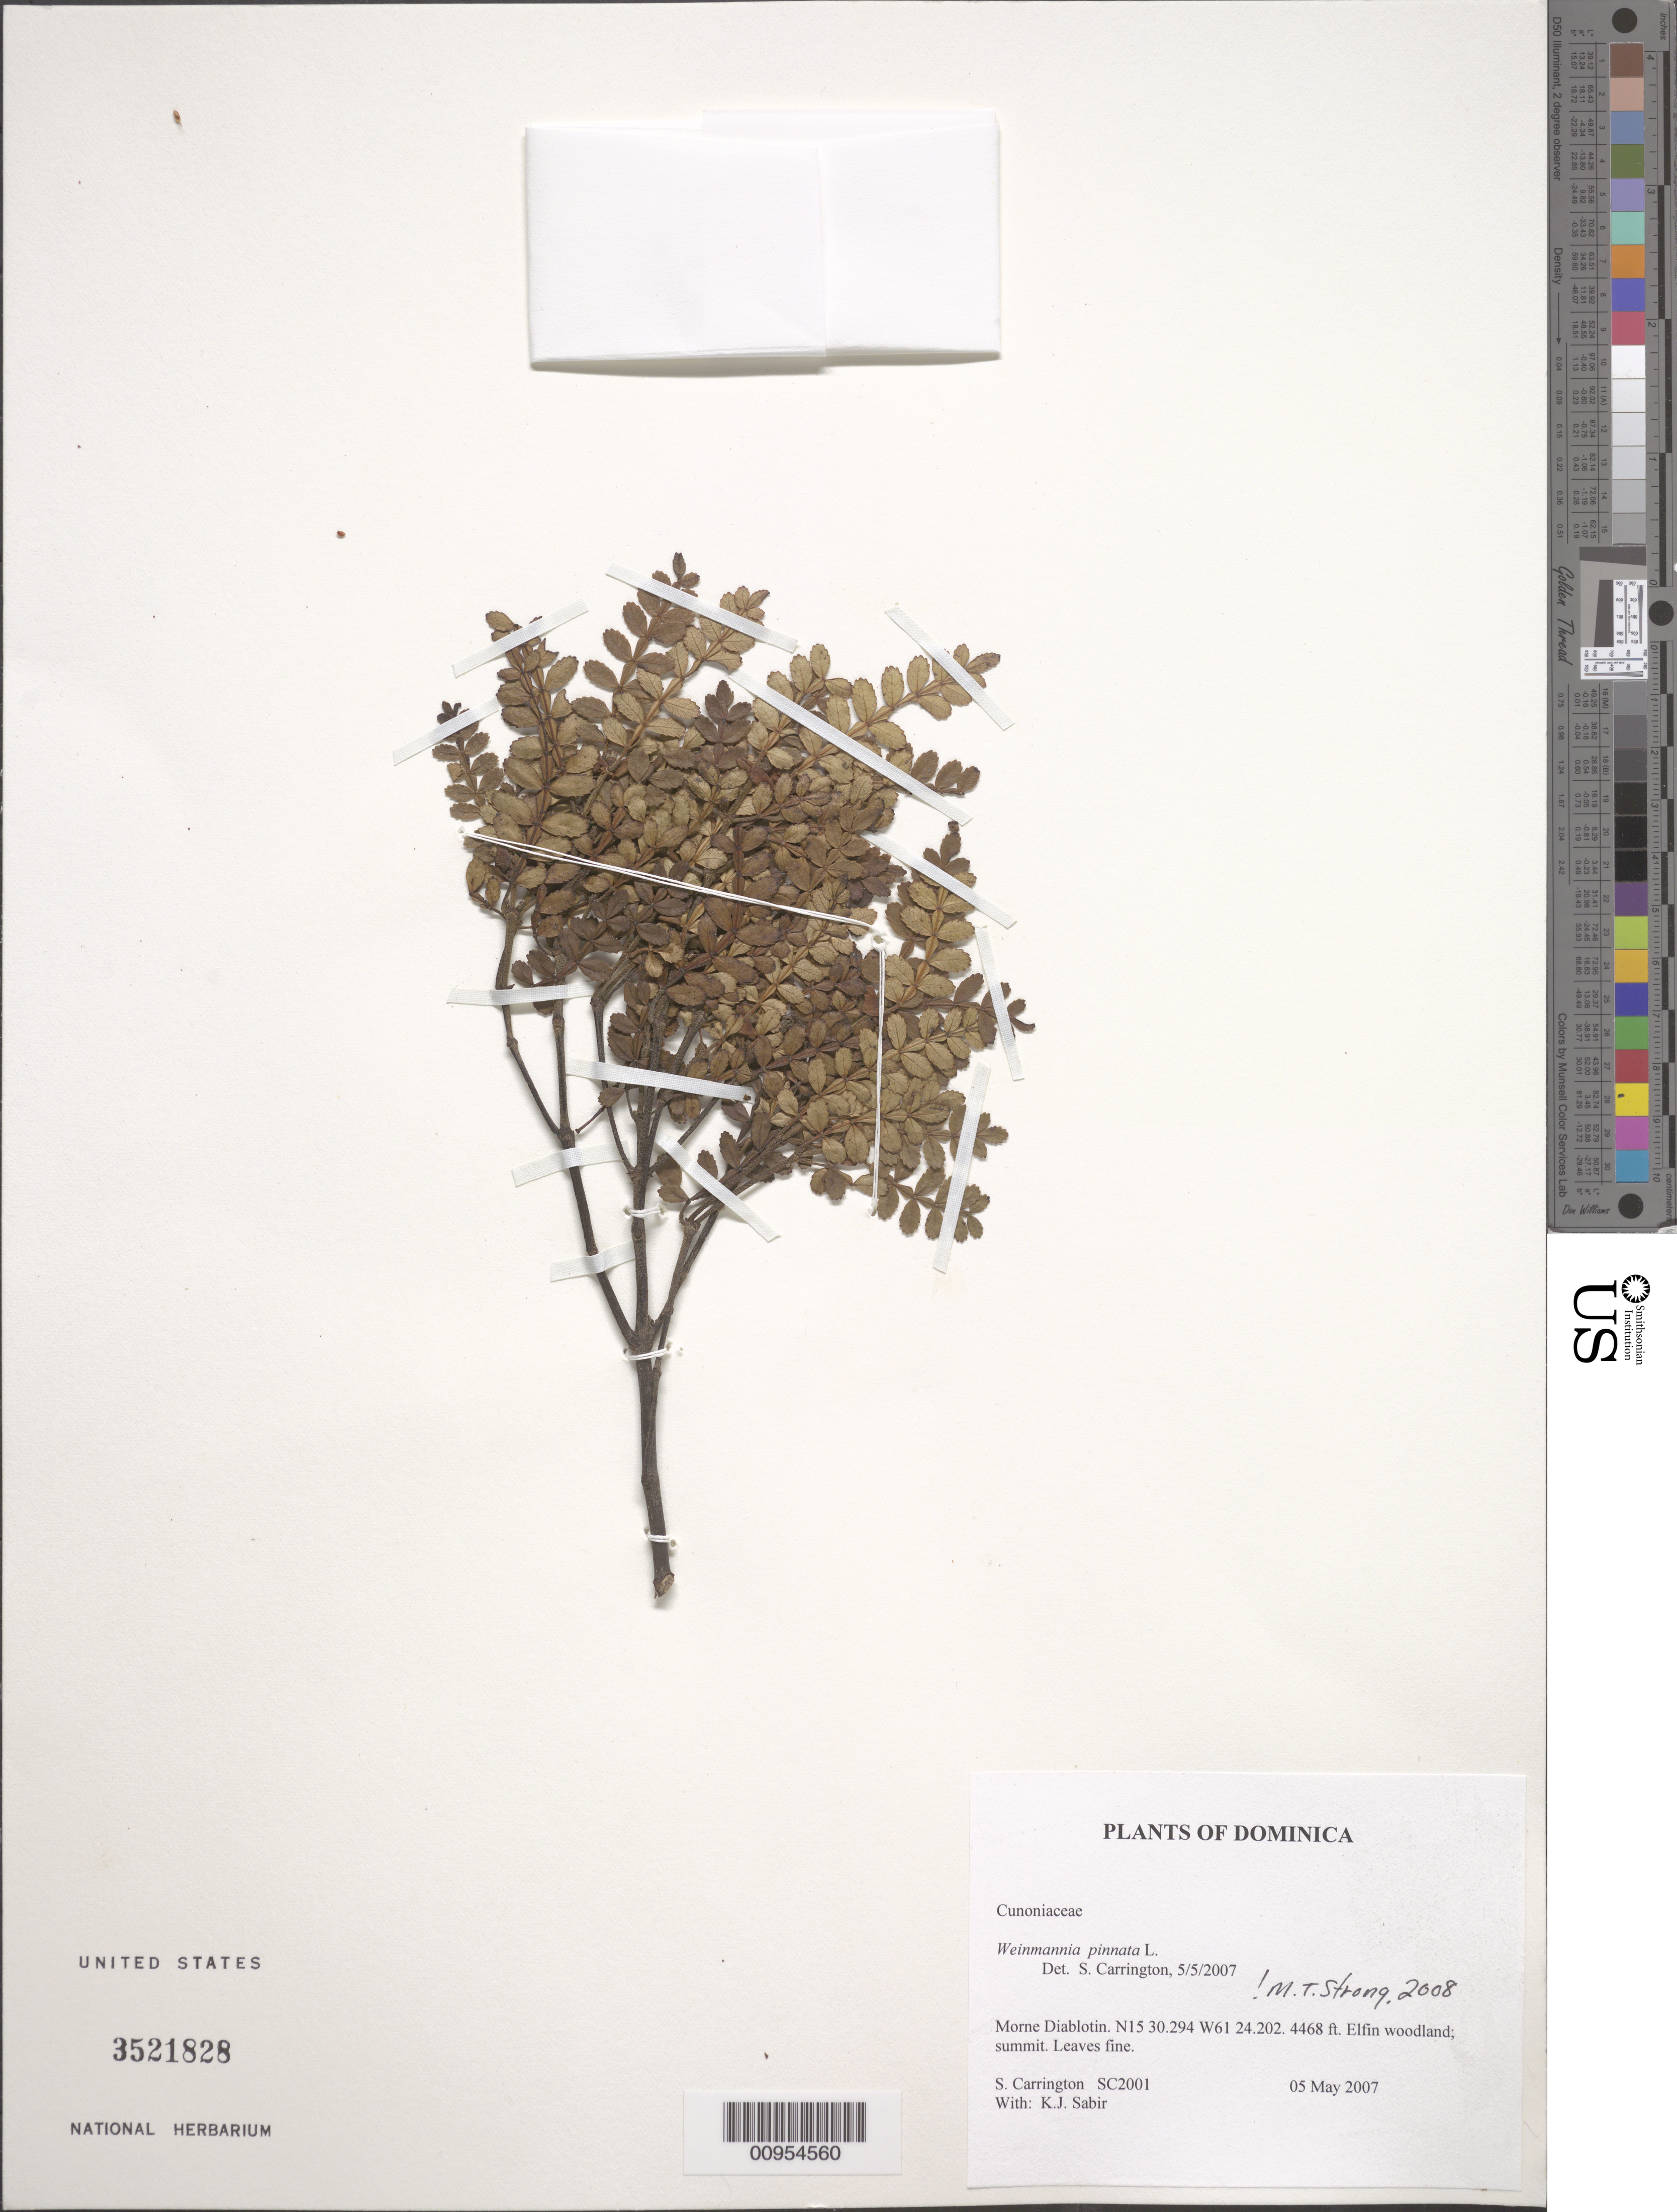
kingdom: Plantae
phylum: Tracheophyta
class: Magnoliopsida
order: Oxalidales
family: Cunoniaceae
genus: Weinmannia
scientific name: Weinmannia pinnata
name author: L.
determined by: Strong, M. T., (US), Smithsonian Institution - National Museum of Natural History (UNITED STATES)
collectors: C. M. S. Carrington & K. Sabir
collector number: SC 2001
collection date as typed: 05 May 2007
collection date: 2007-05-05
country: Dominica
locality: Morne Diablotin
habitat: Elfin woodland; summit.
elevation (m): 1362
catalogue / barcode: US 3521828